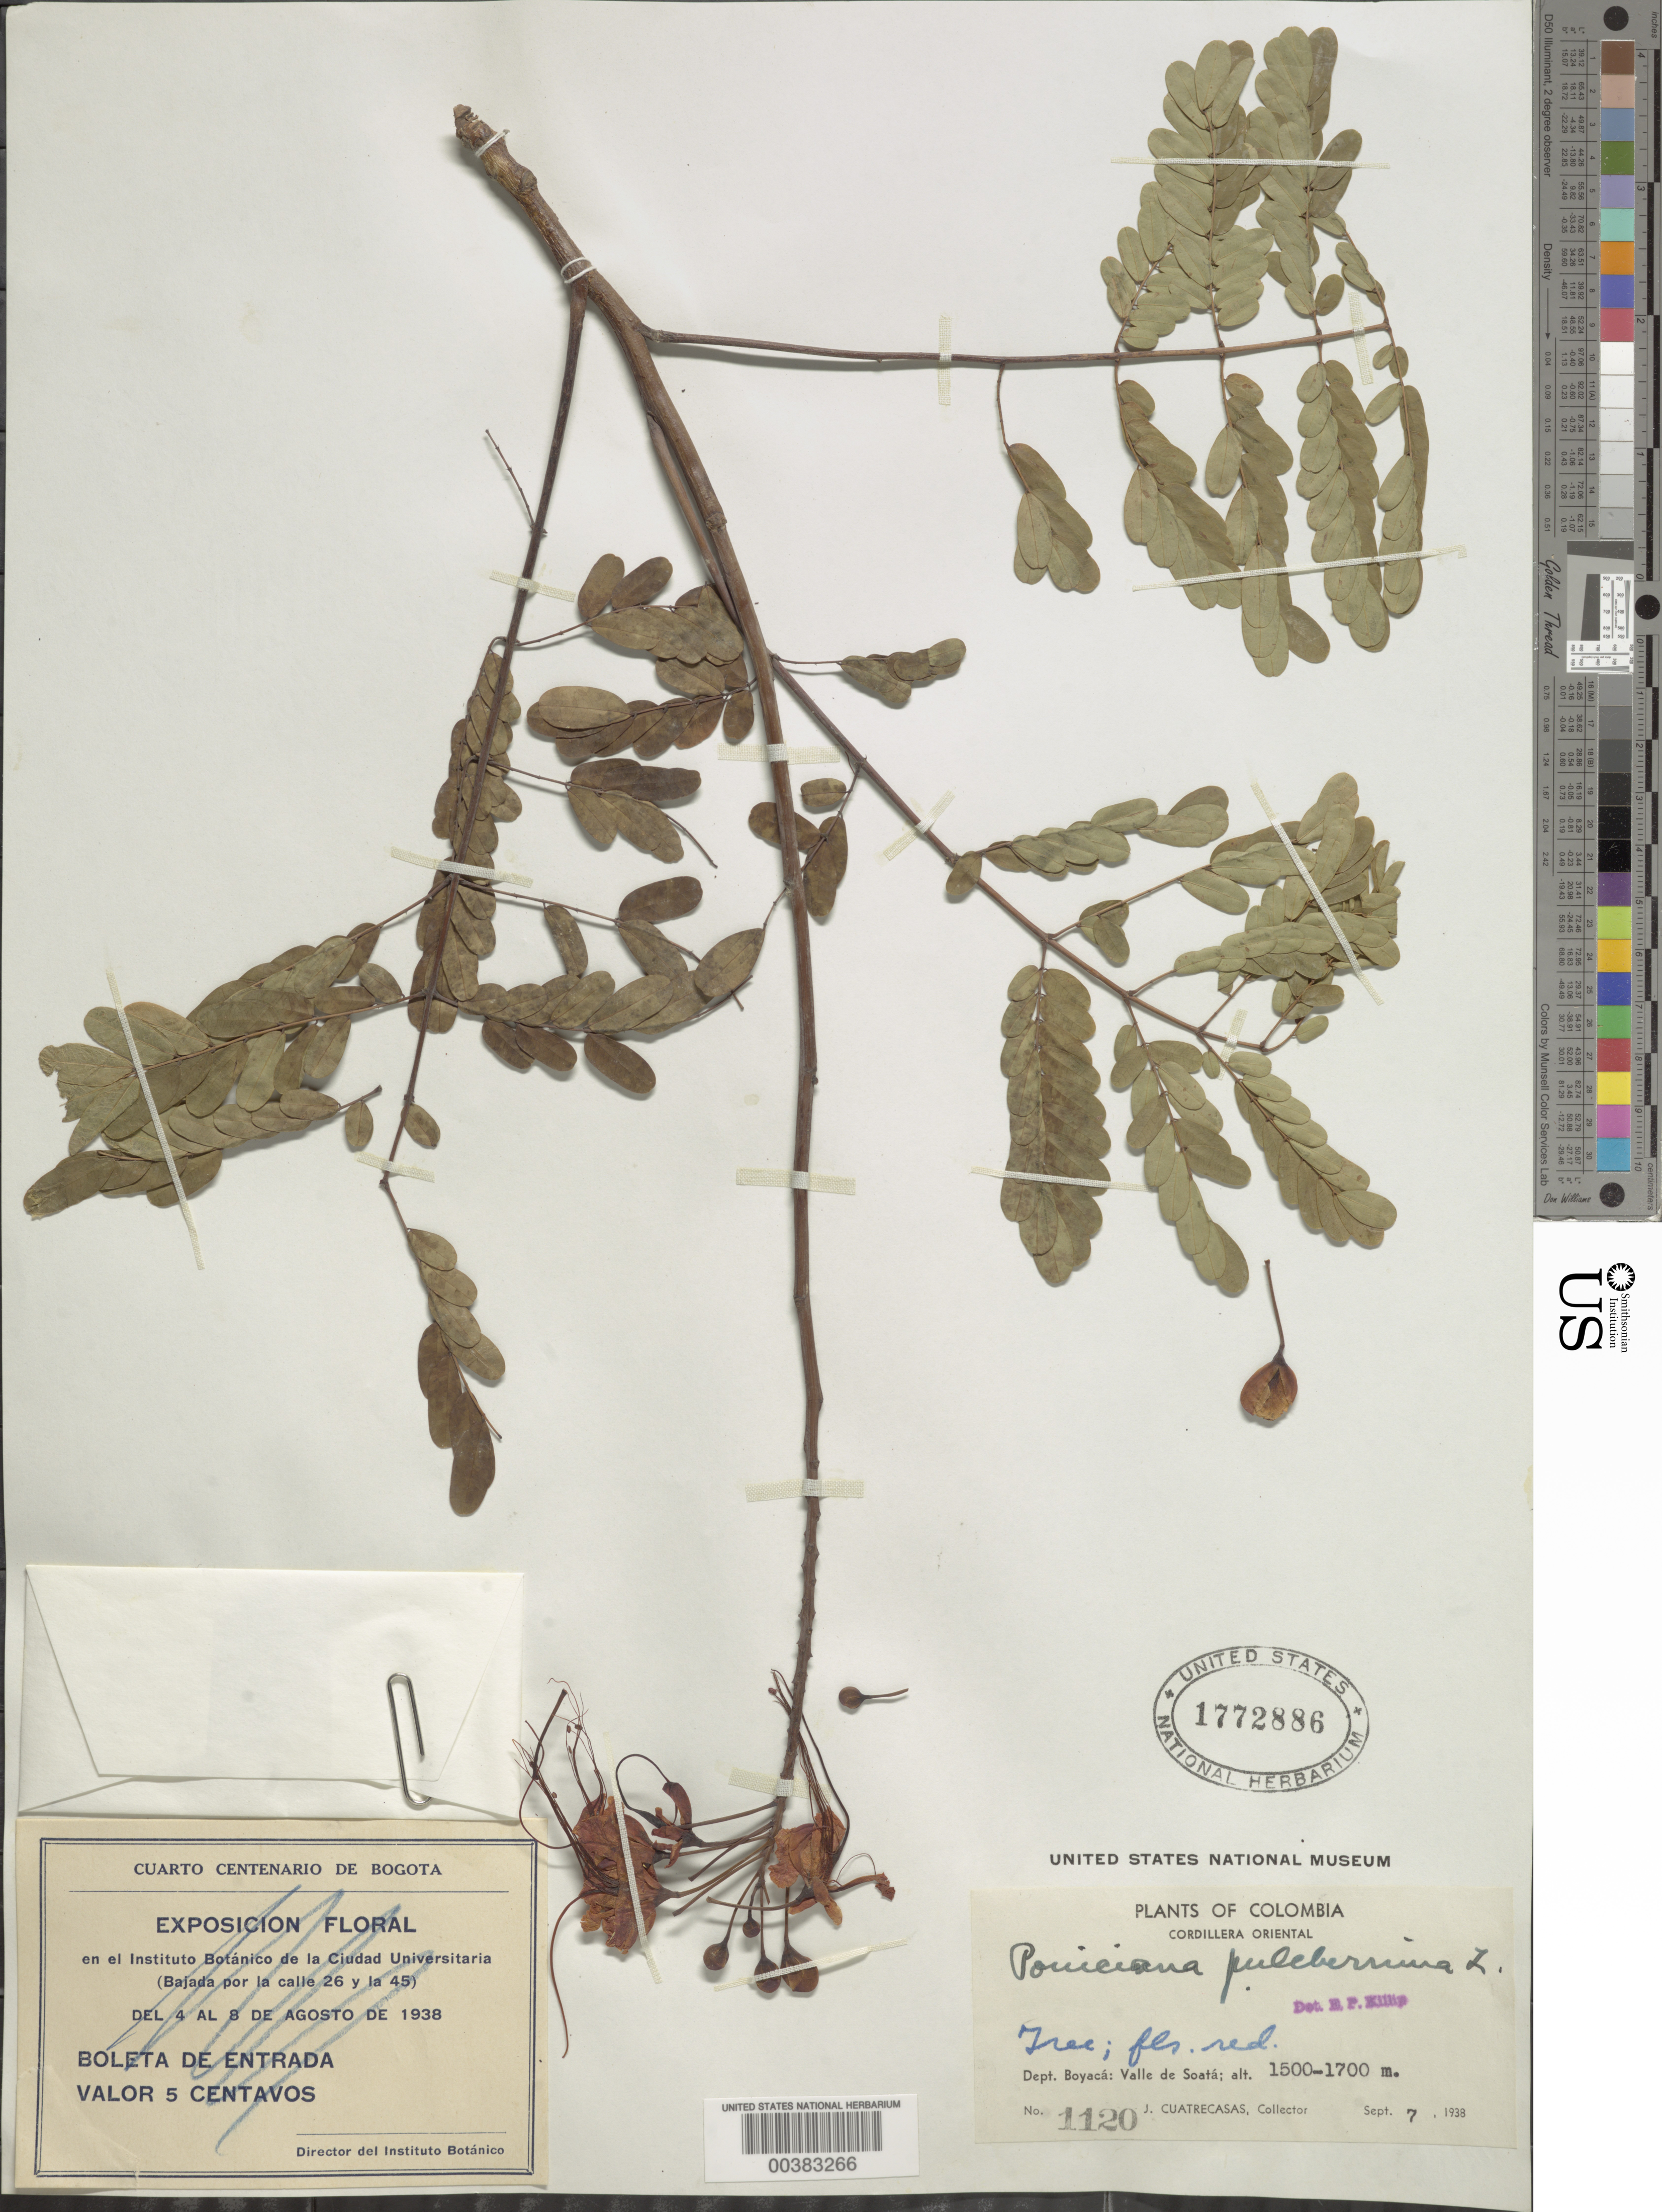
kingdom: Plantae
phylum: Tracheophyta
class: Magnoliopsida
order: Fabales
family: Fabaceae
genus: Caesalpinia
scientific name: Caesalpinia pulcherrima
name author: (L.) Sw.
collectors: J. Cuatrecasas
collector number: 1120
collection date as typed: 07 Sep 1938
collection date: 1938-09-07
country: Colombia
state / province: Boyacá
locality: Valle de Soatá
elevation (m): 1500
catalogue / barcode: US 1772886